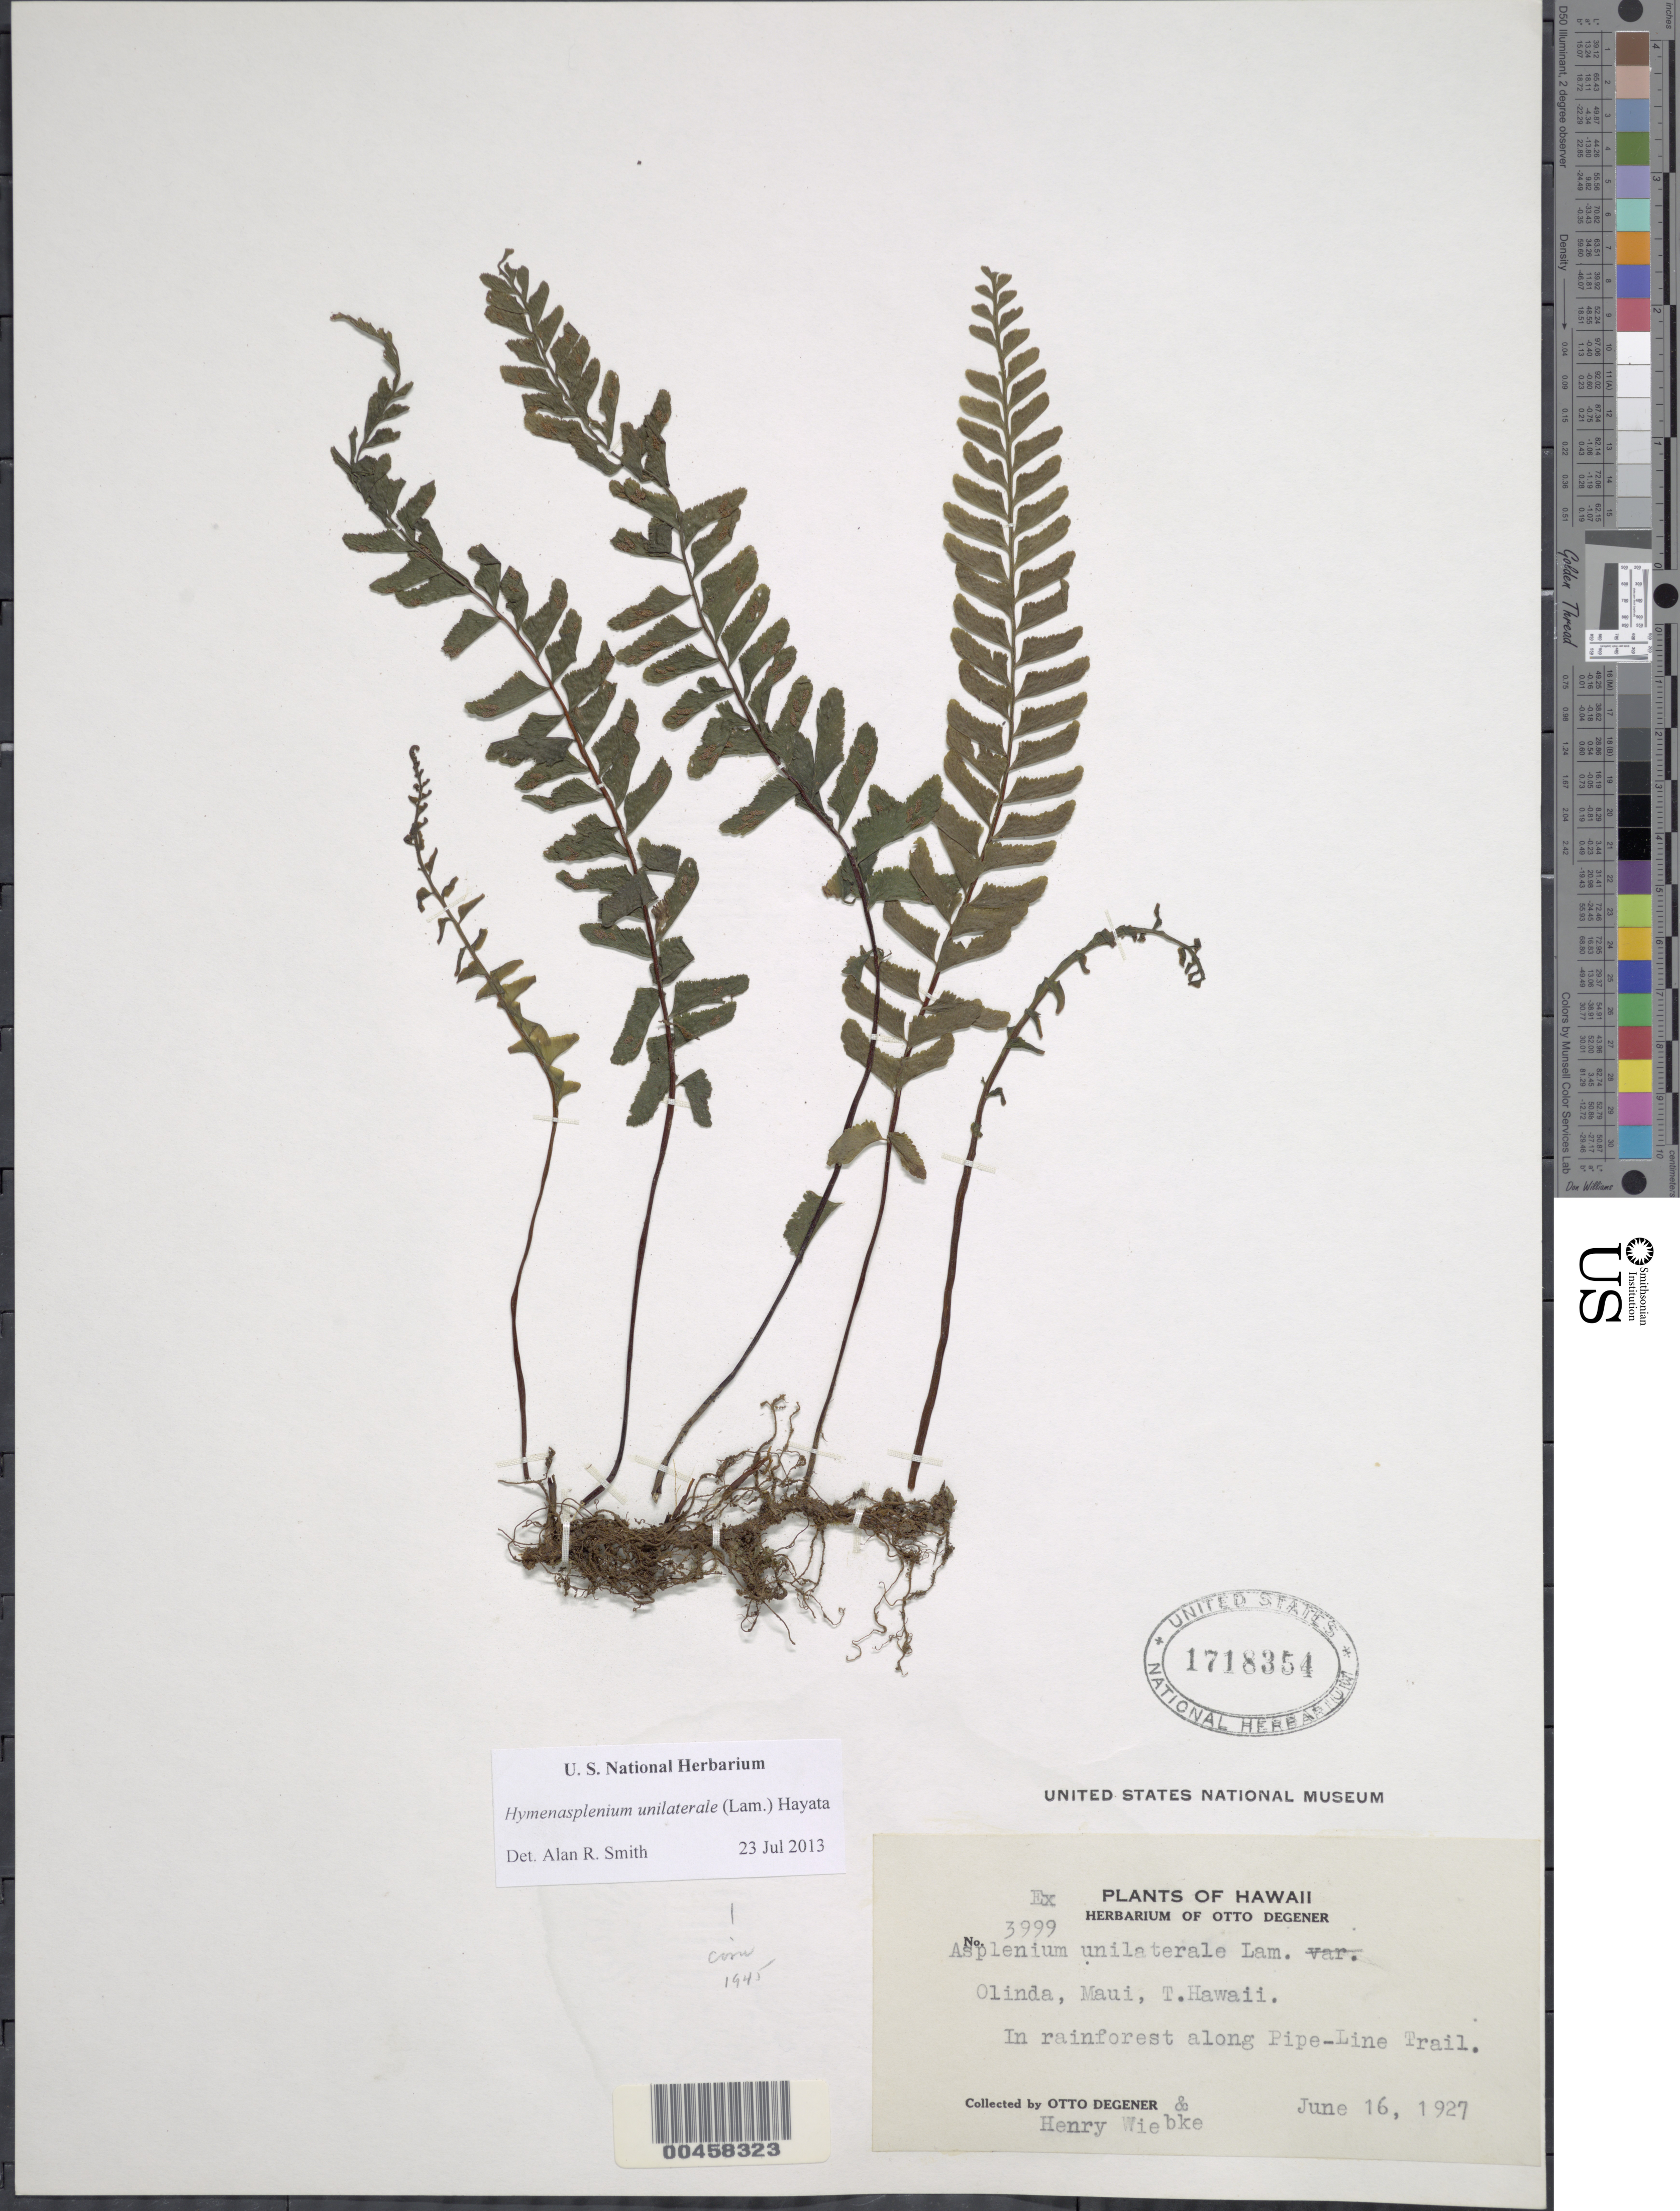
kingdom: Plantae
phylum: Tracheophyta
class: Polypodiopsida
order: Polypodiales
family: Aspleniaceae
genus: Hymenasplenium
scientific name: Hymenasplenium unilaterale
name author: (Lam.) Hayata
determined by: Smith, Alan R., (UC)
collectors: O. Degener & H. Wiebke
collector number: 3999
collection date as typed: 16 Jun 1927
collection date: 1927-06-16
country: United States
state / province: Hawaii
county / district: Maui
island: Maui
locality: Olinda, along Pipe-Line Trail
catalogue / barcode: US 1718354